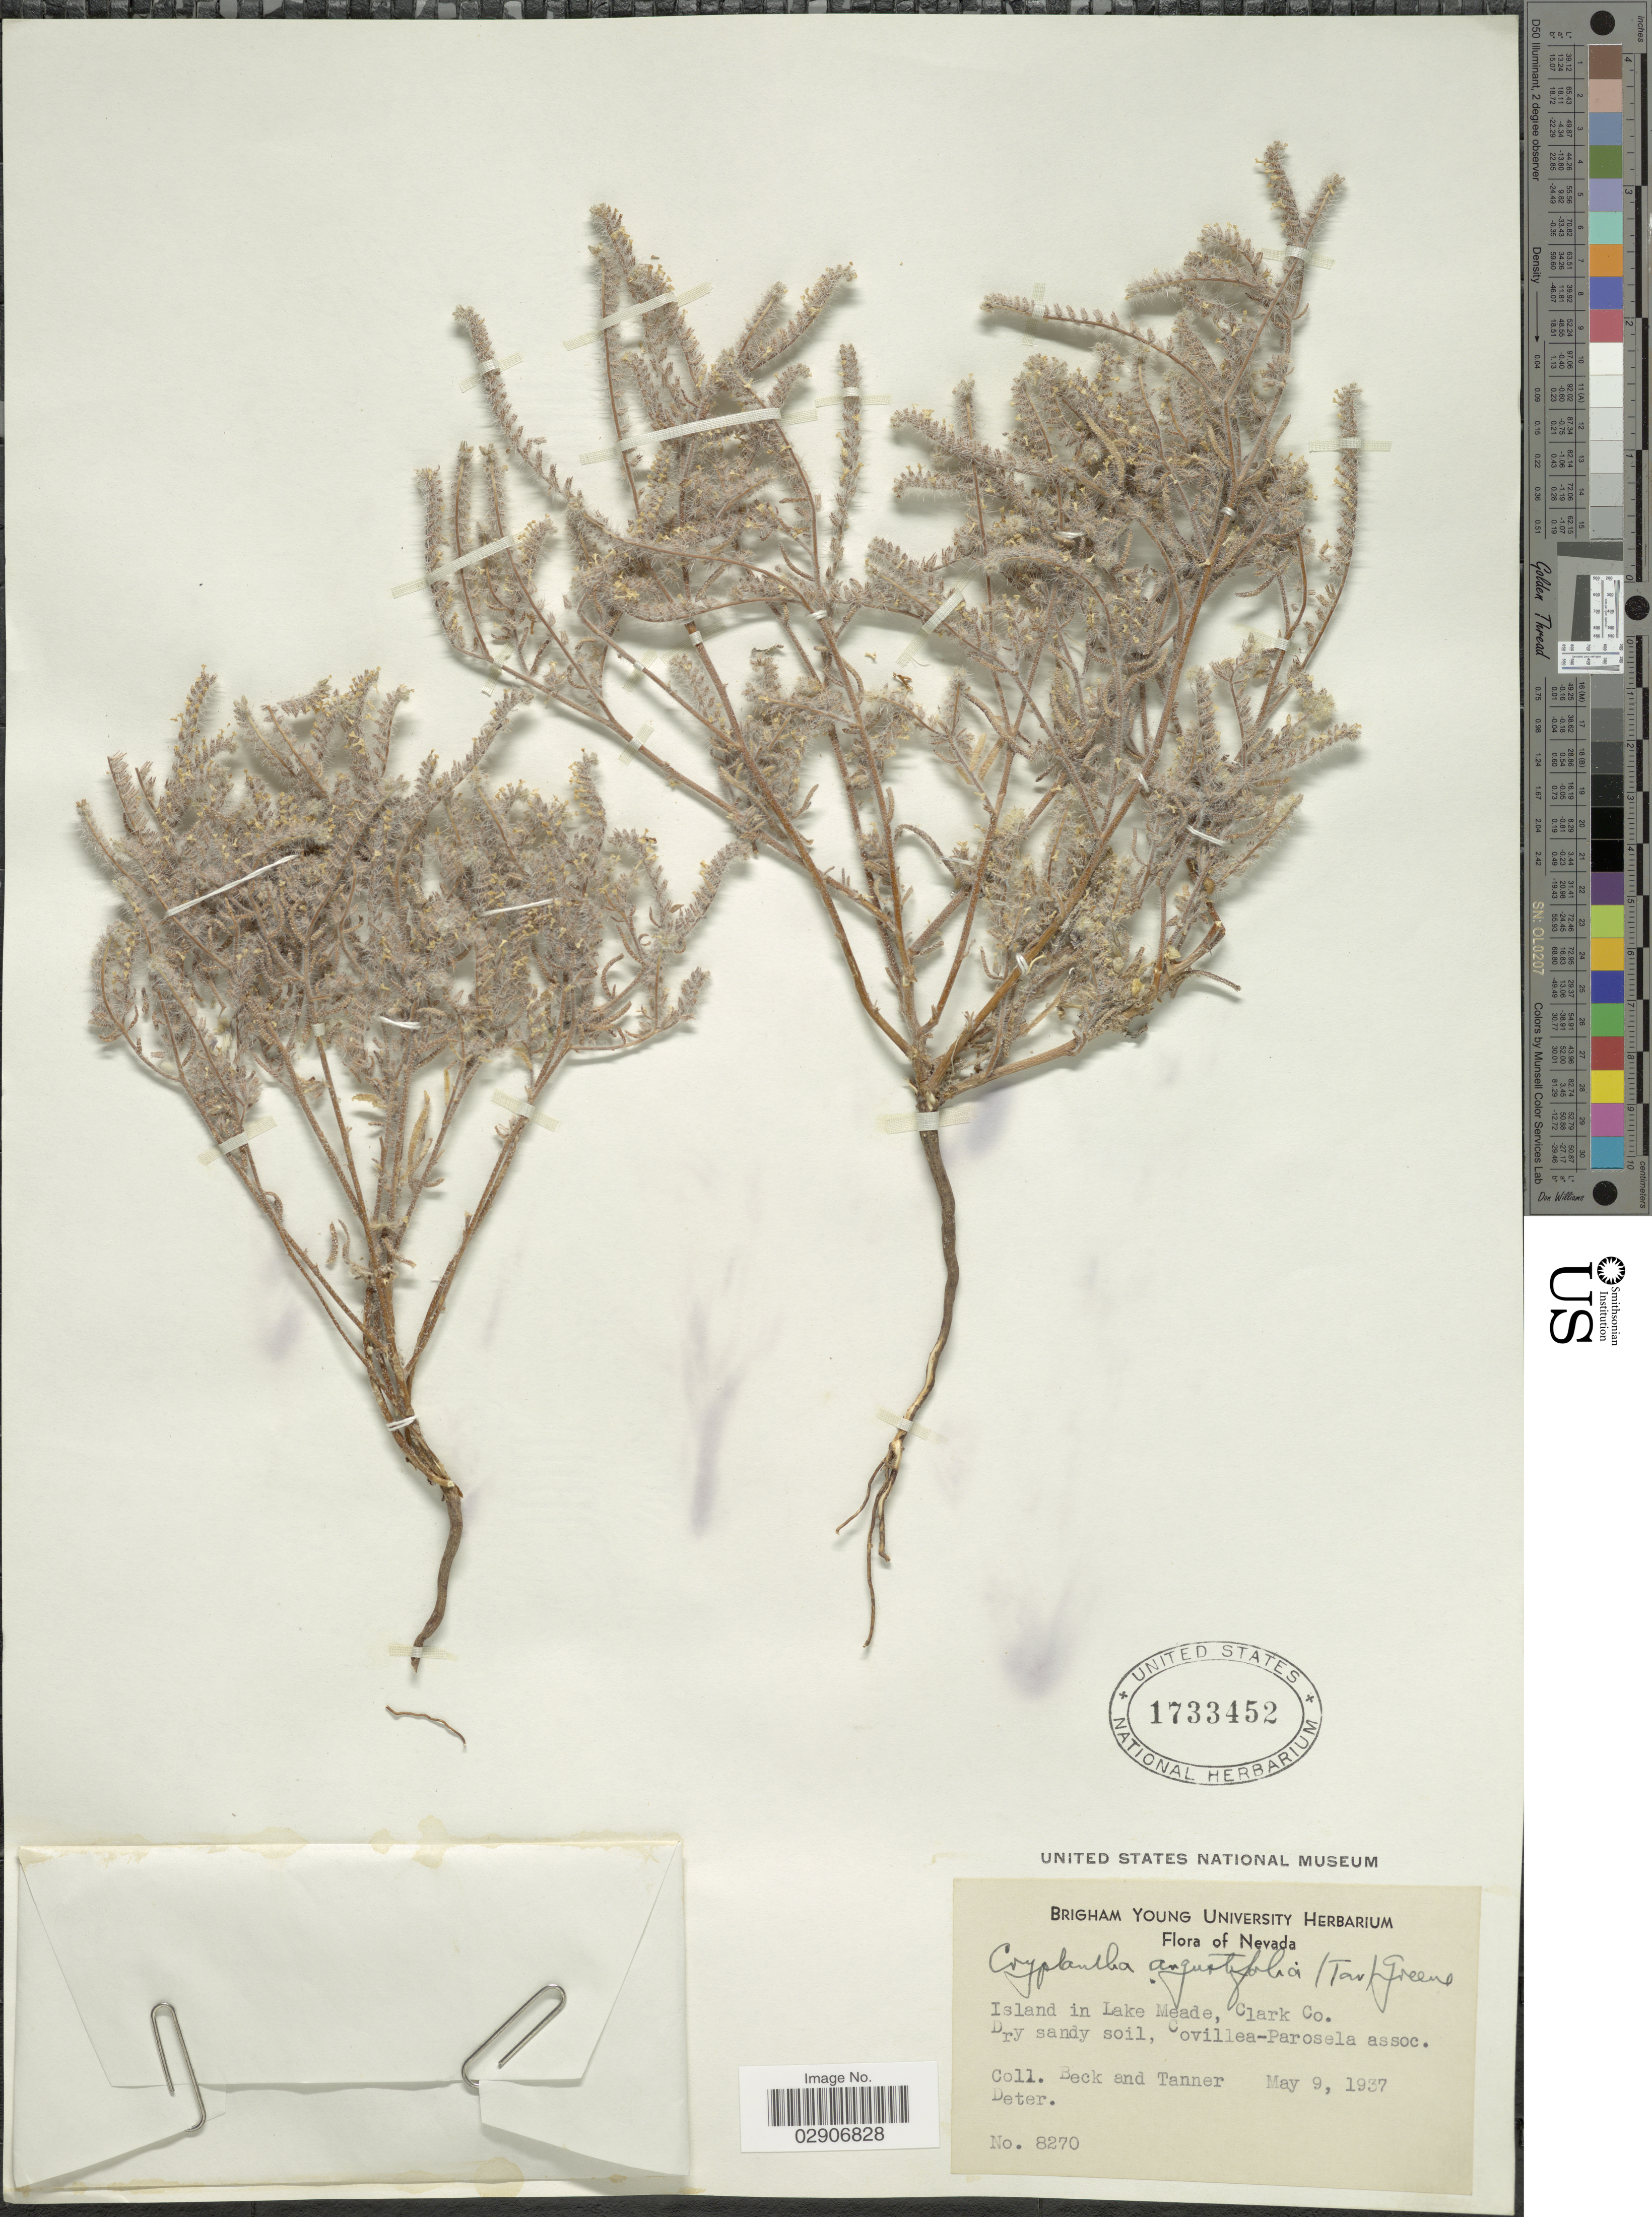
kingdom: Plantae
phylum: Tracheophyta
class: Magnoliopsida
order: Boraginales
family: Boraginaceae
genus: Cryptantha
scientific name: Cryptantha angustifolia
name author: (Torr.) Greene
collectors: -- Beck & -. Tanner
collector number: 8270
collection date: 1937-05-09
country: United States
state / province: Nevada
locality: Island in Lake Meade, Clark Co.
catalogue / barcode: US 1733452